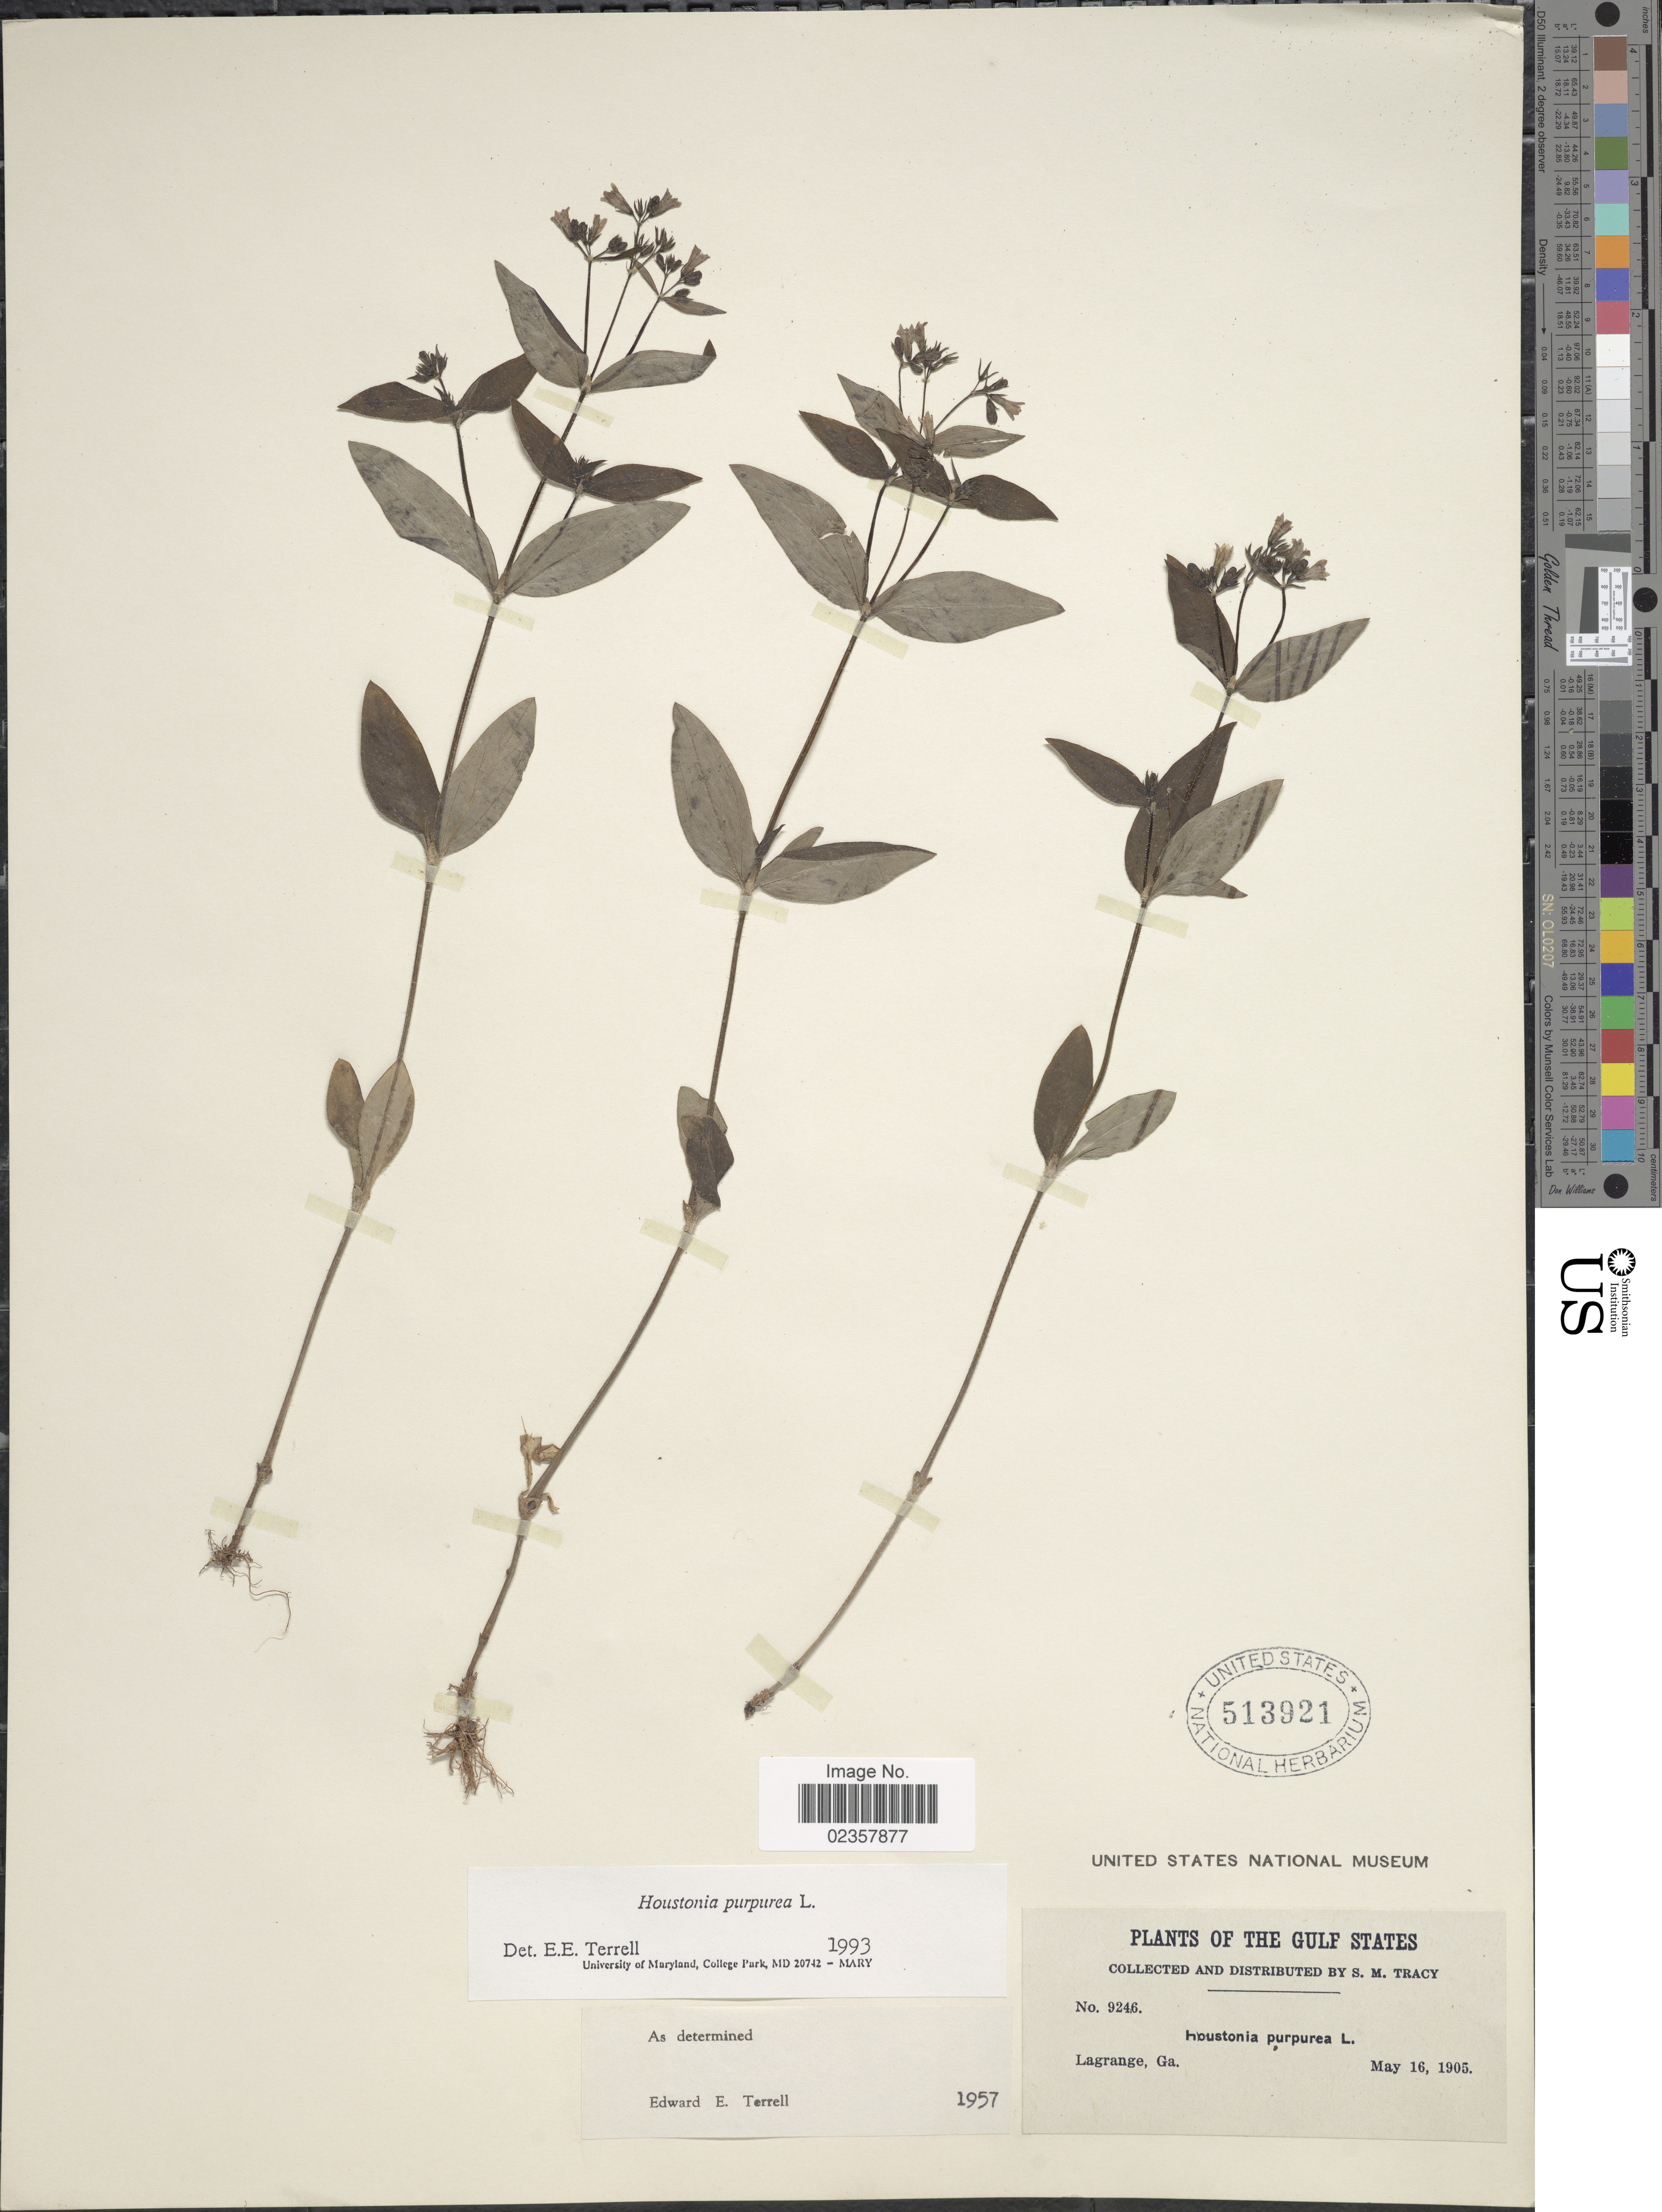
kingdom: Plantae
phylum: Tracheophyta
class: Magnoliopsida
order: Gentianales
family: Rubiaceae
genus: Houstonia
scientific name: Houstonia purpurea var. purpurea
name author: L.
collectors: S. M. Tracy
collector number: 9246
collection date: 1905-05-16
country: United States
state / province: Georgia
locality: Lagrange, Gulf States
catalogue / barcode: US 513921